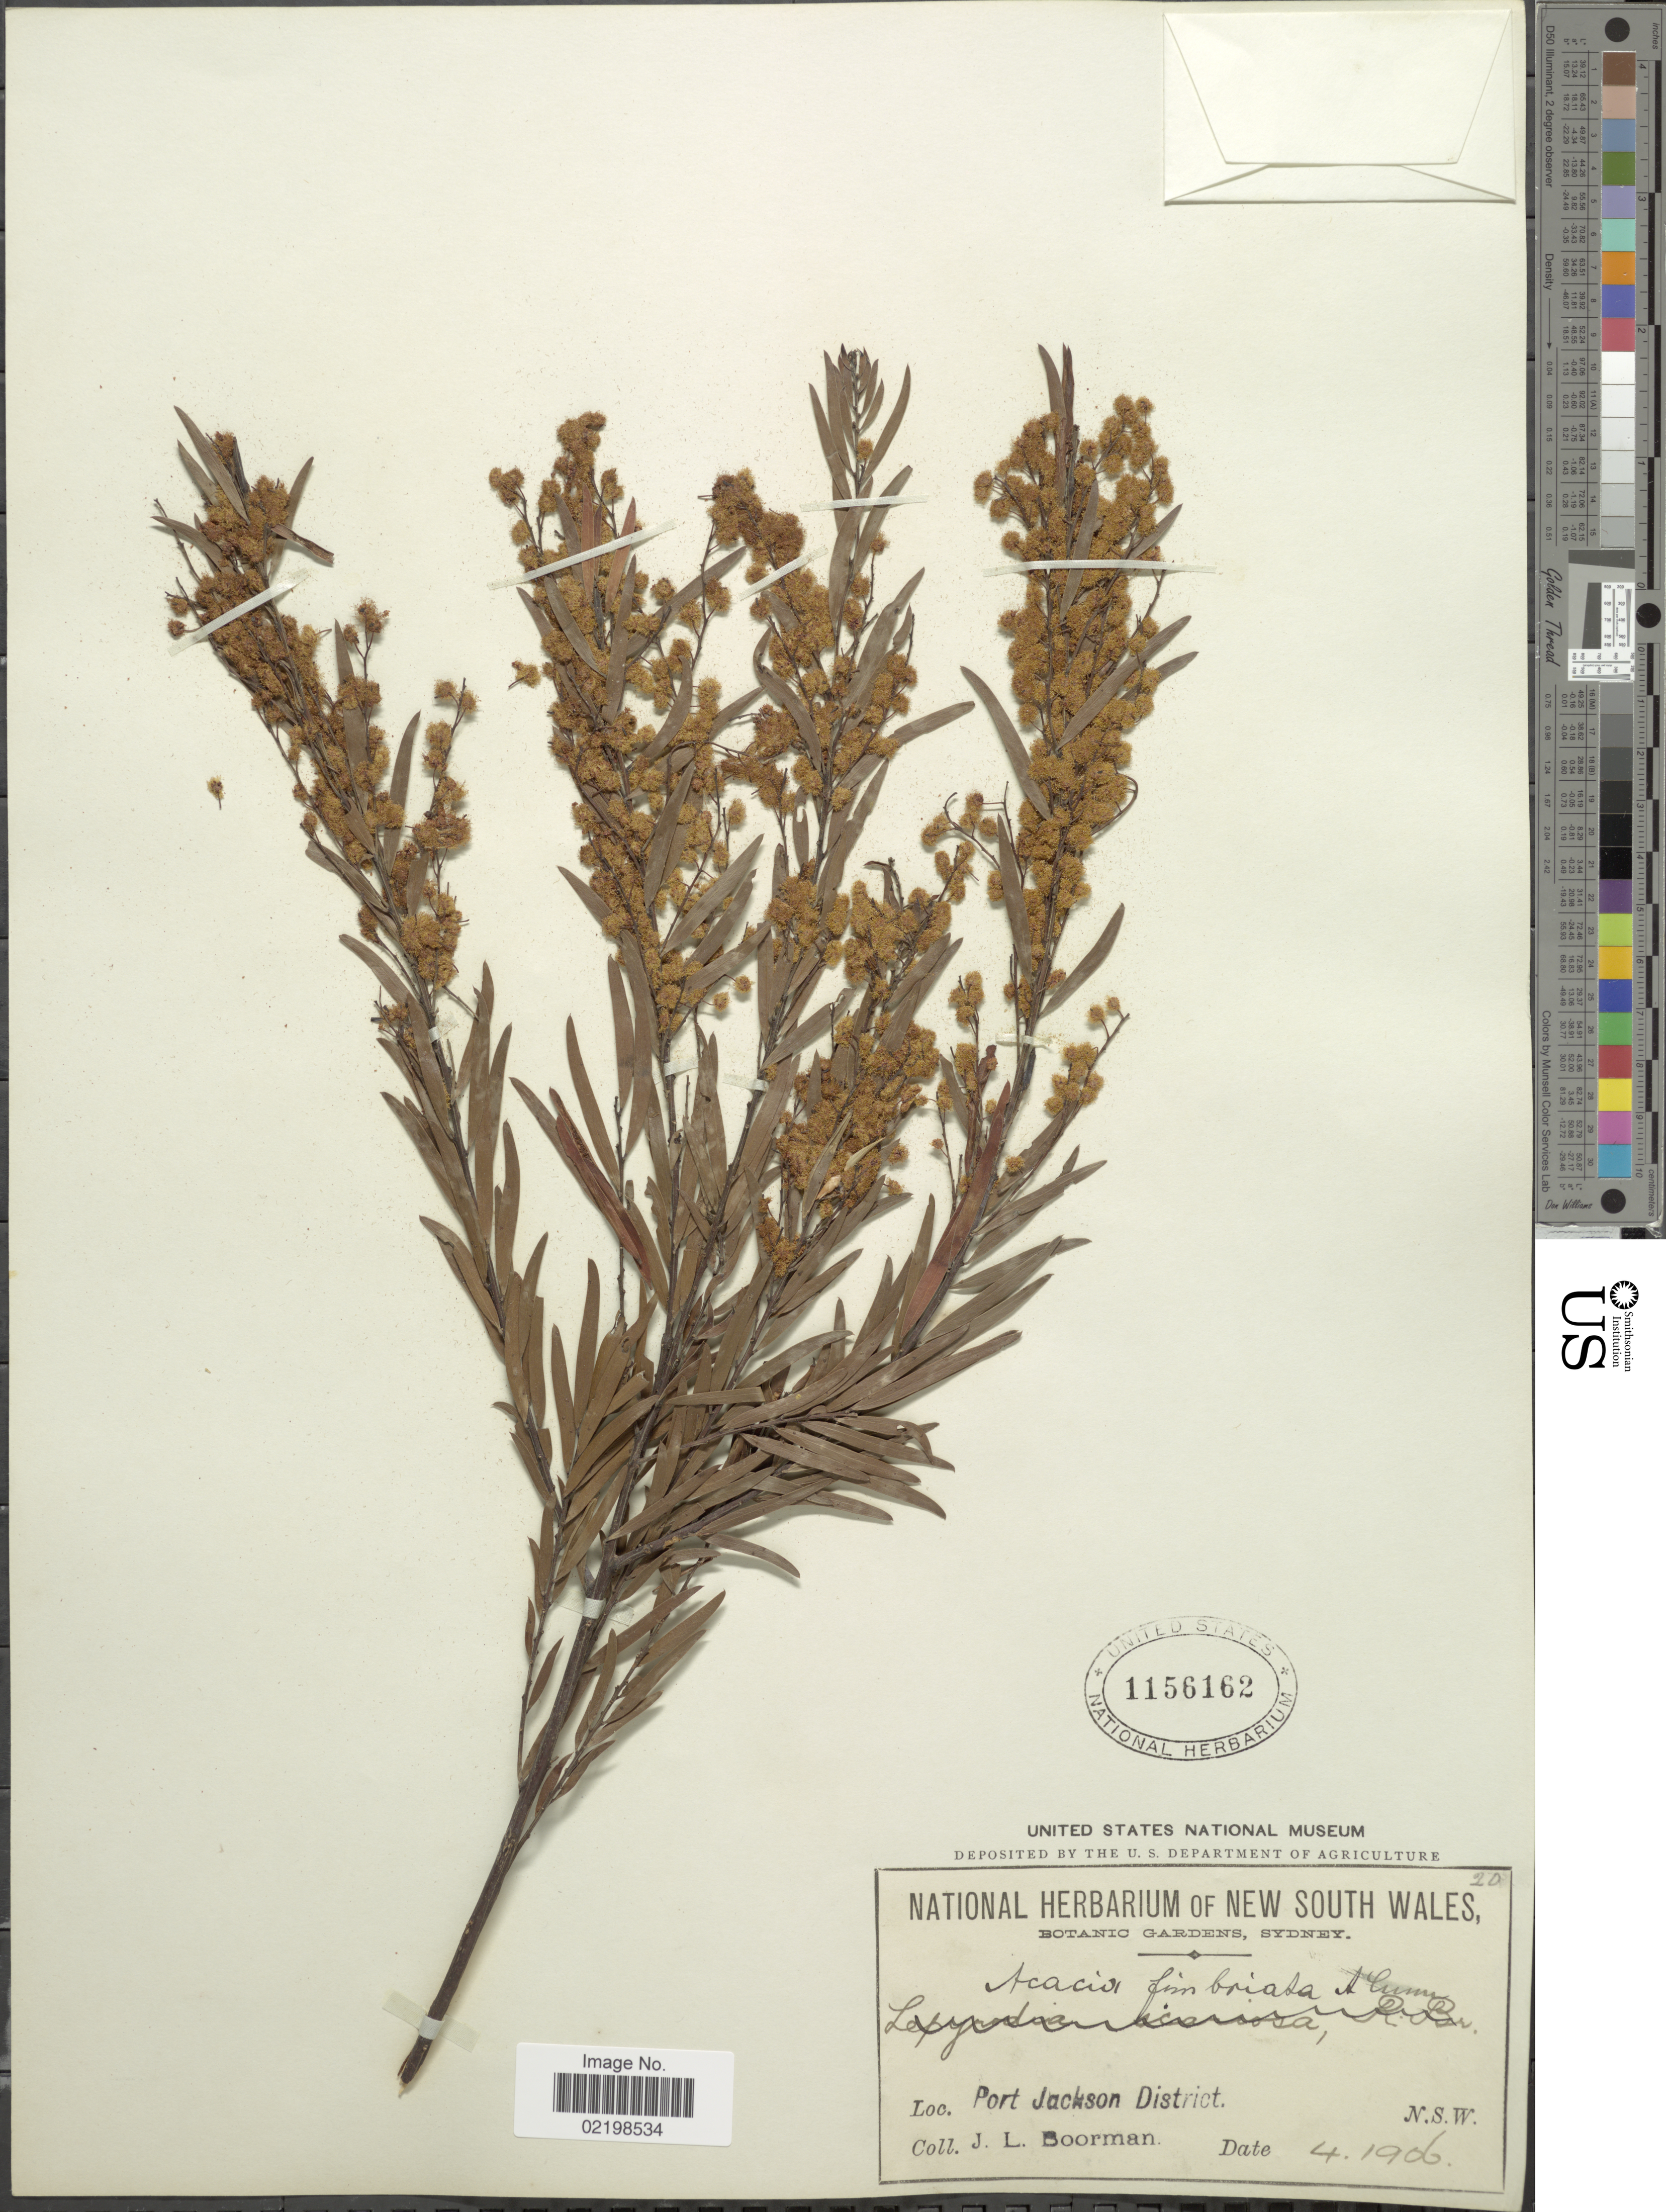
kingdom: Plantae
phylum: Tracheophyta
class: Magnoliopsida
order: Fabales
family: Fabaceae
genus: Acacia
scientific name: Acacia fimbriata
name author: A. Cunn. ex G. Don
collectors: J. Boorman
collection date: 1906-04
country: Australia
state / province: New South Wales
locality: Port Jackson District.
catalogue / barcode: US 1156162